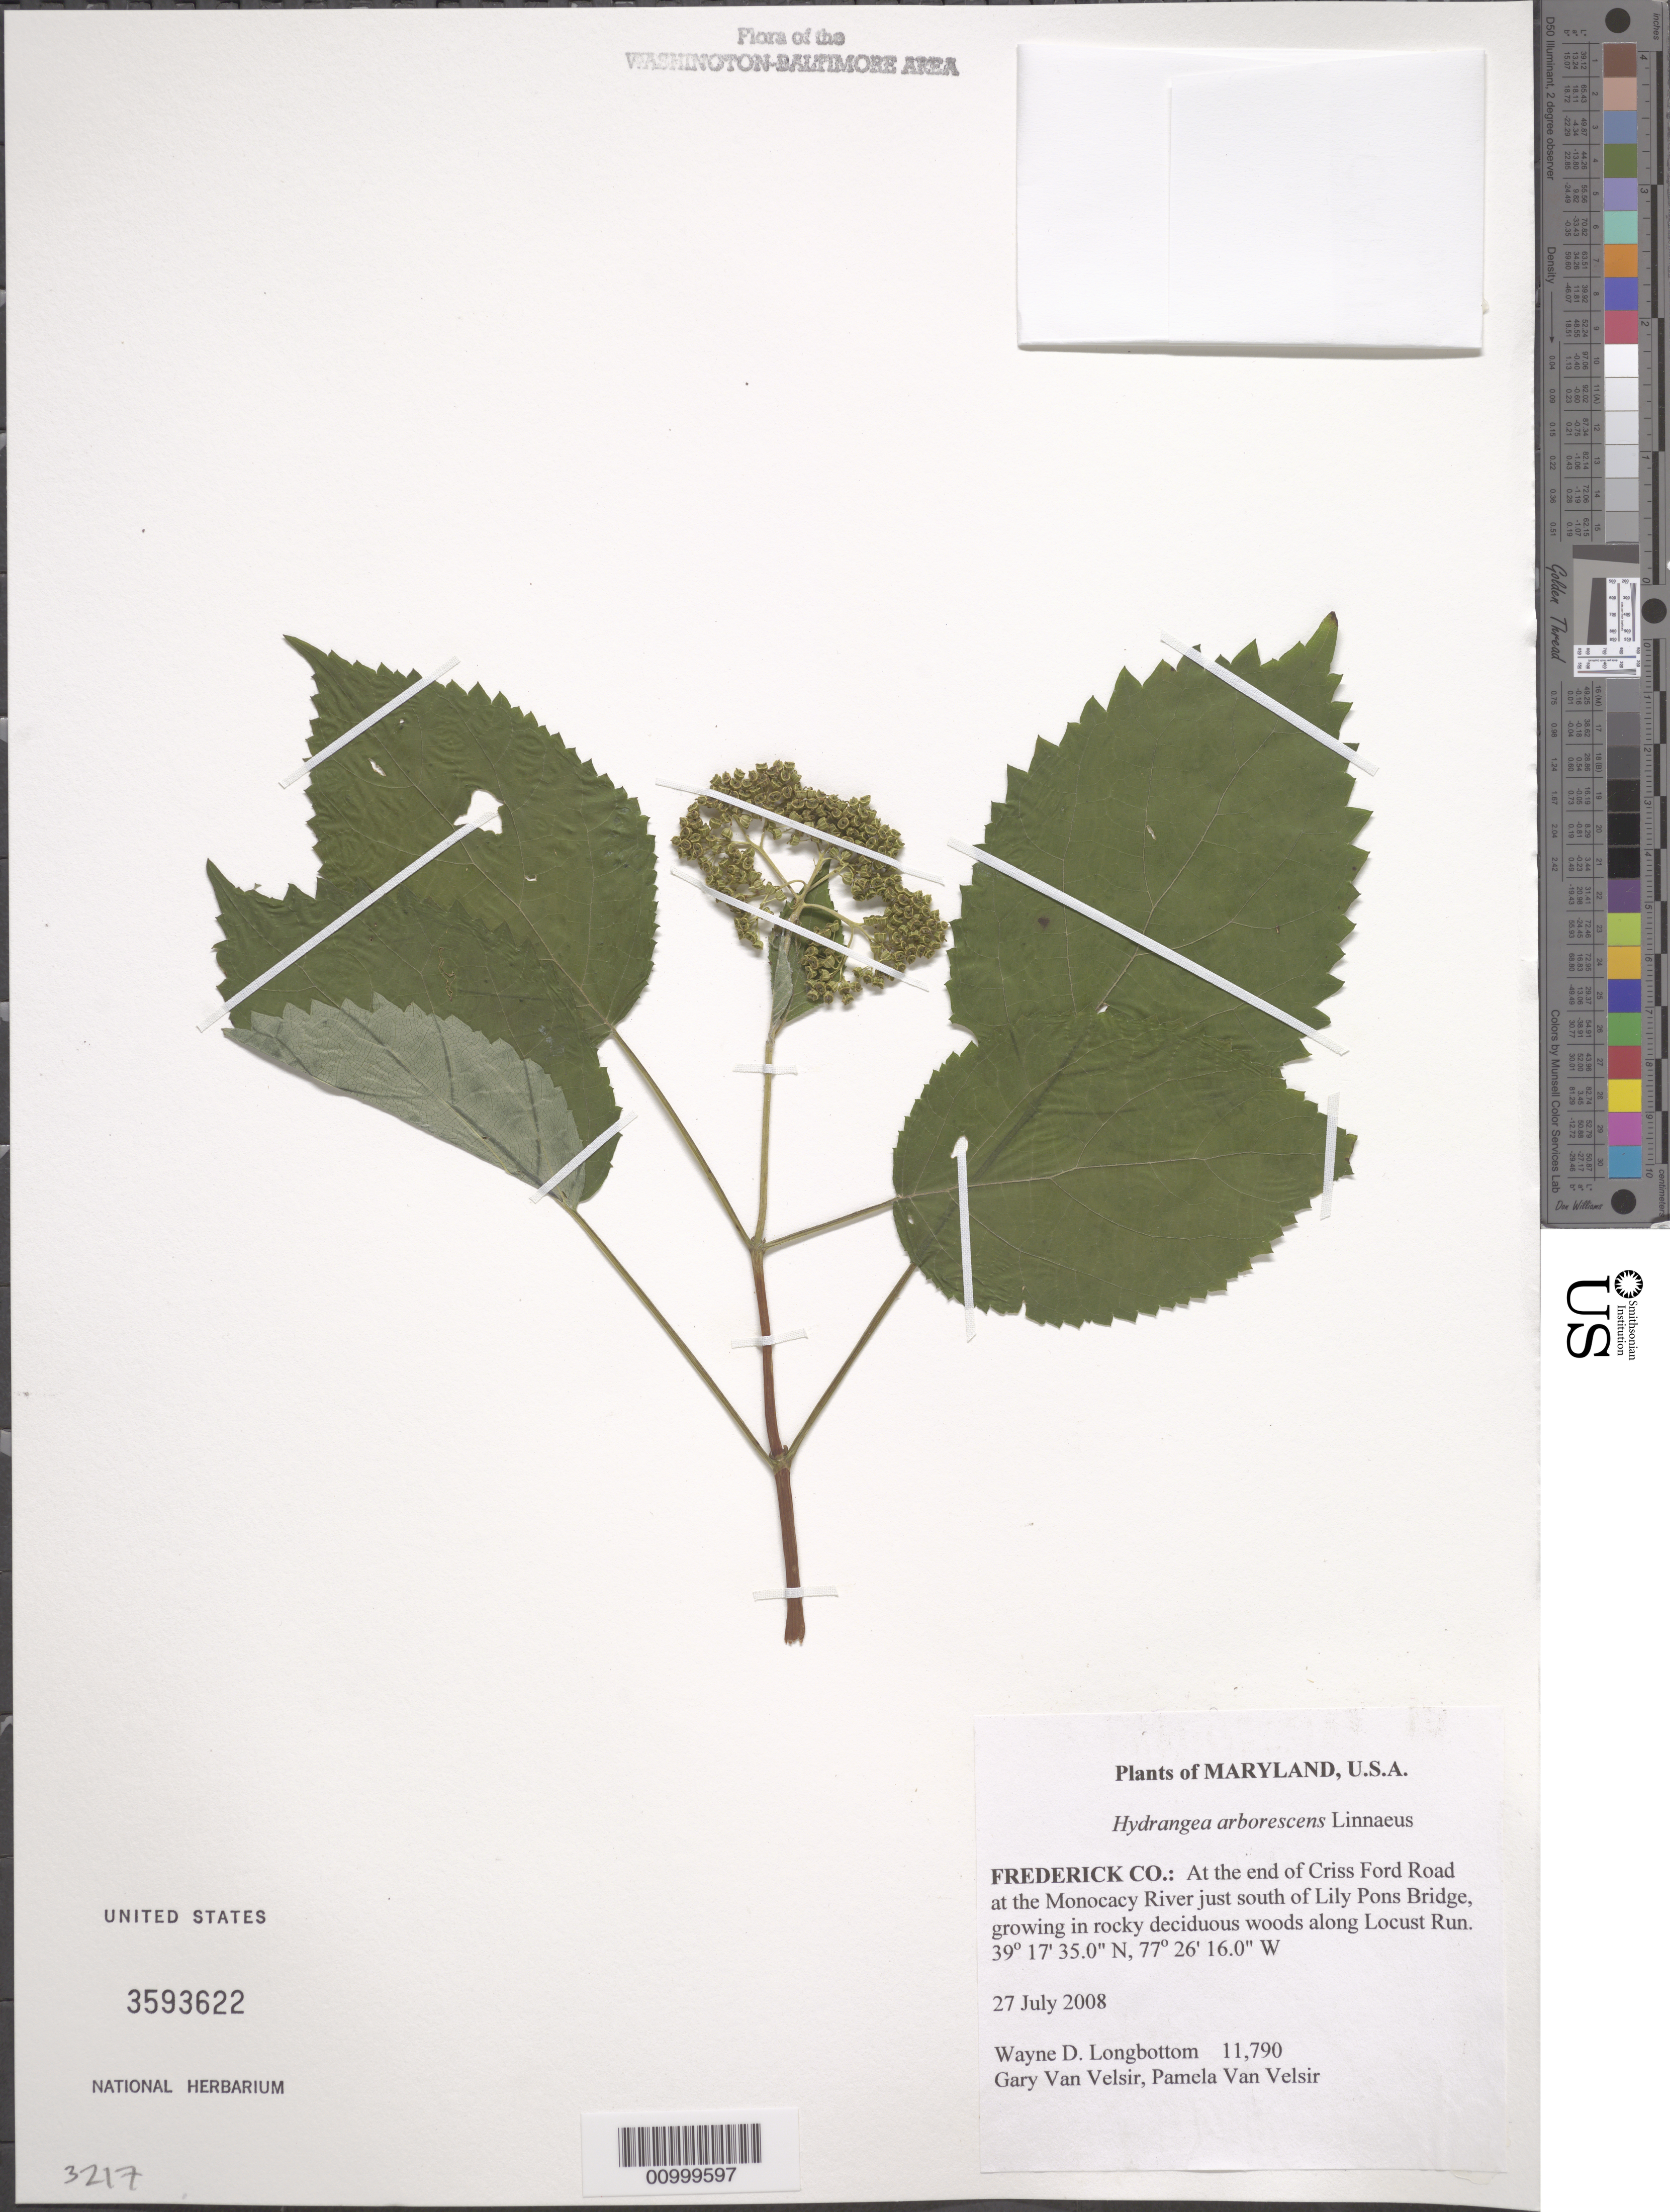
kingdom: Plantae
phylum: Tracheophyta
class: Magnoliopsida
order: Cornales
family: Hydrangeaceae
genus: Hydrangea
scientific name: Hydrangea arborescens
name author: L.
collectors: W. D. Longbottom, G. Van Velsir & P. Van Velsir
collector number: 11790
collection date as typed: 27 July 2008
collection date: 2008-07-27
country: United States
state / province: Maryland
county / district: Frederick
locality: At the end of Criss Ford Road at the Monocacy River just south of Lily Pons Bridge, along Locust Run.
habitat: growing in rocky deciduous woods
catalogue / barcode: US 3593622